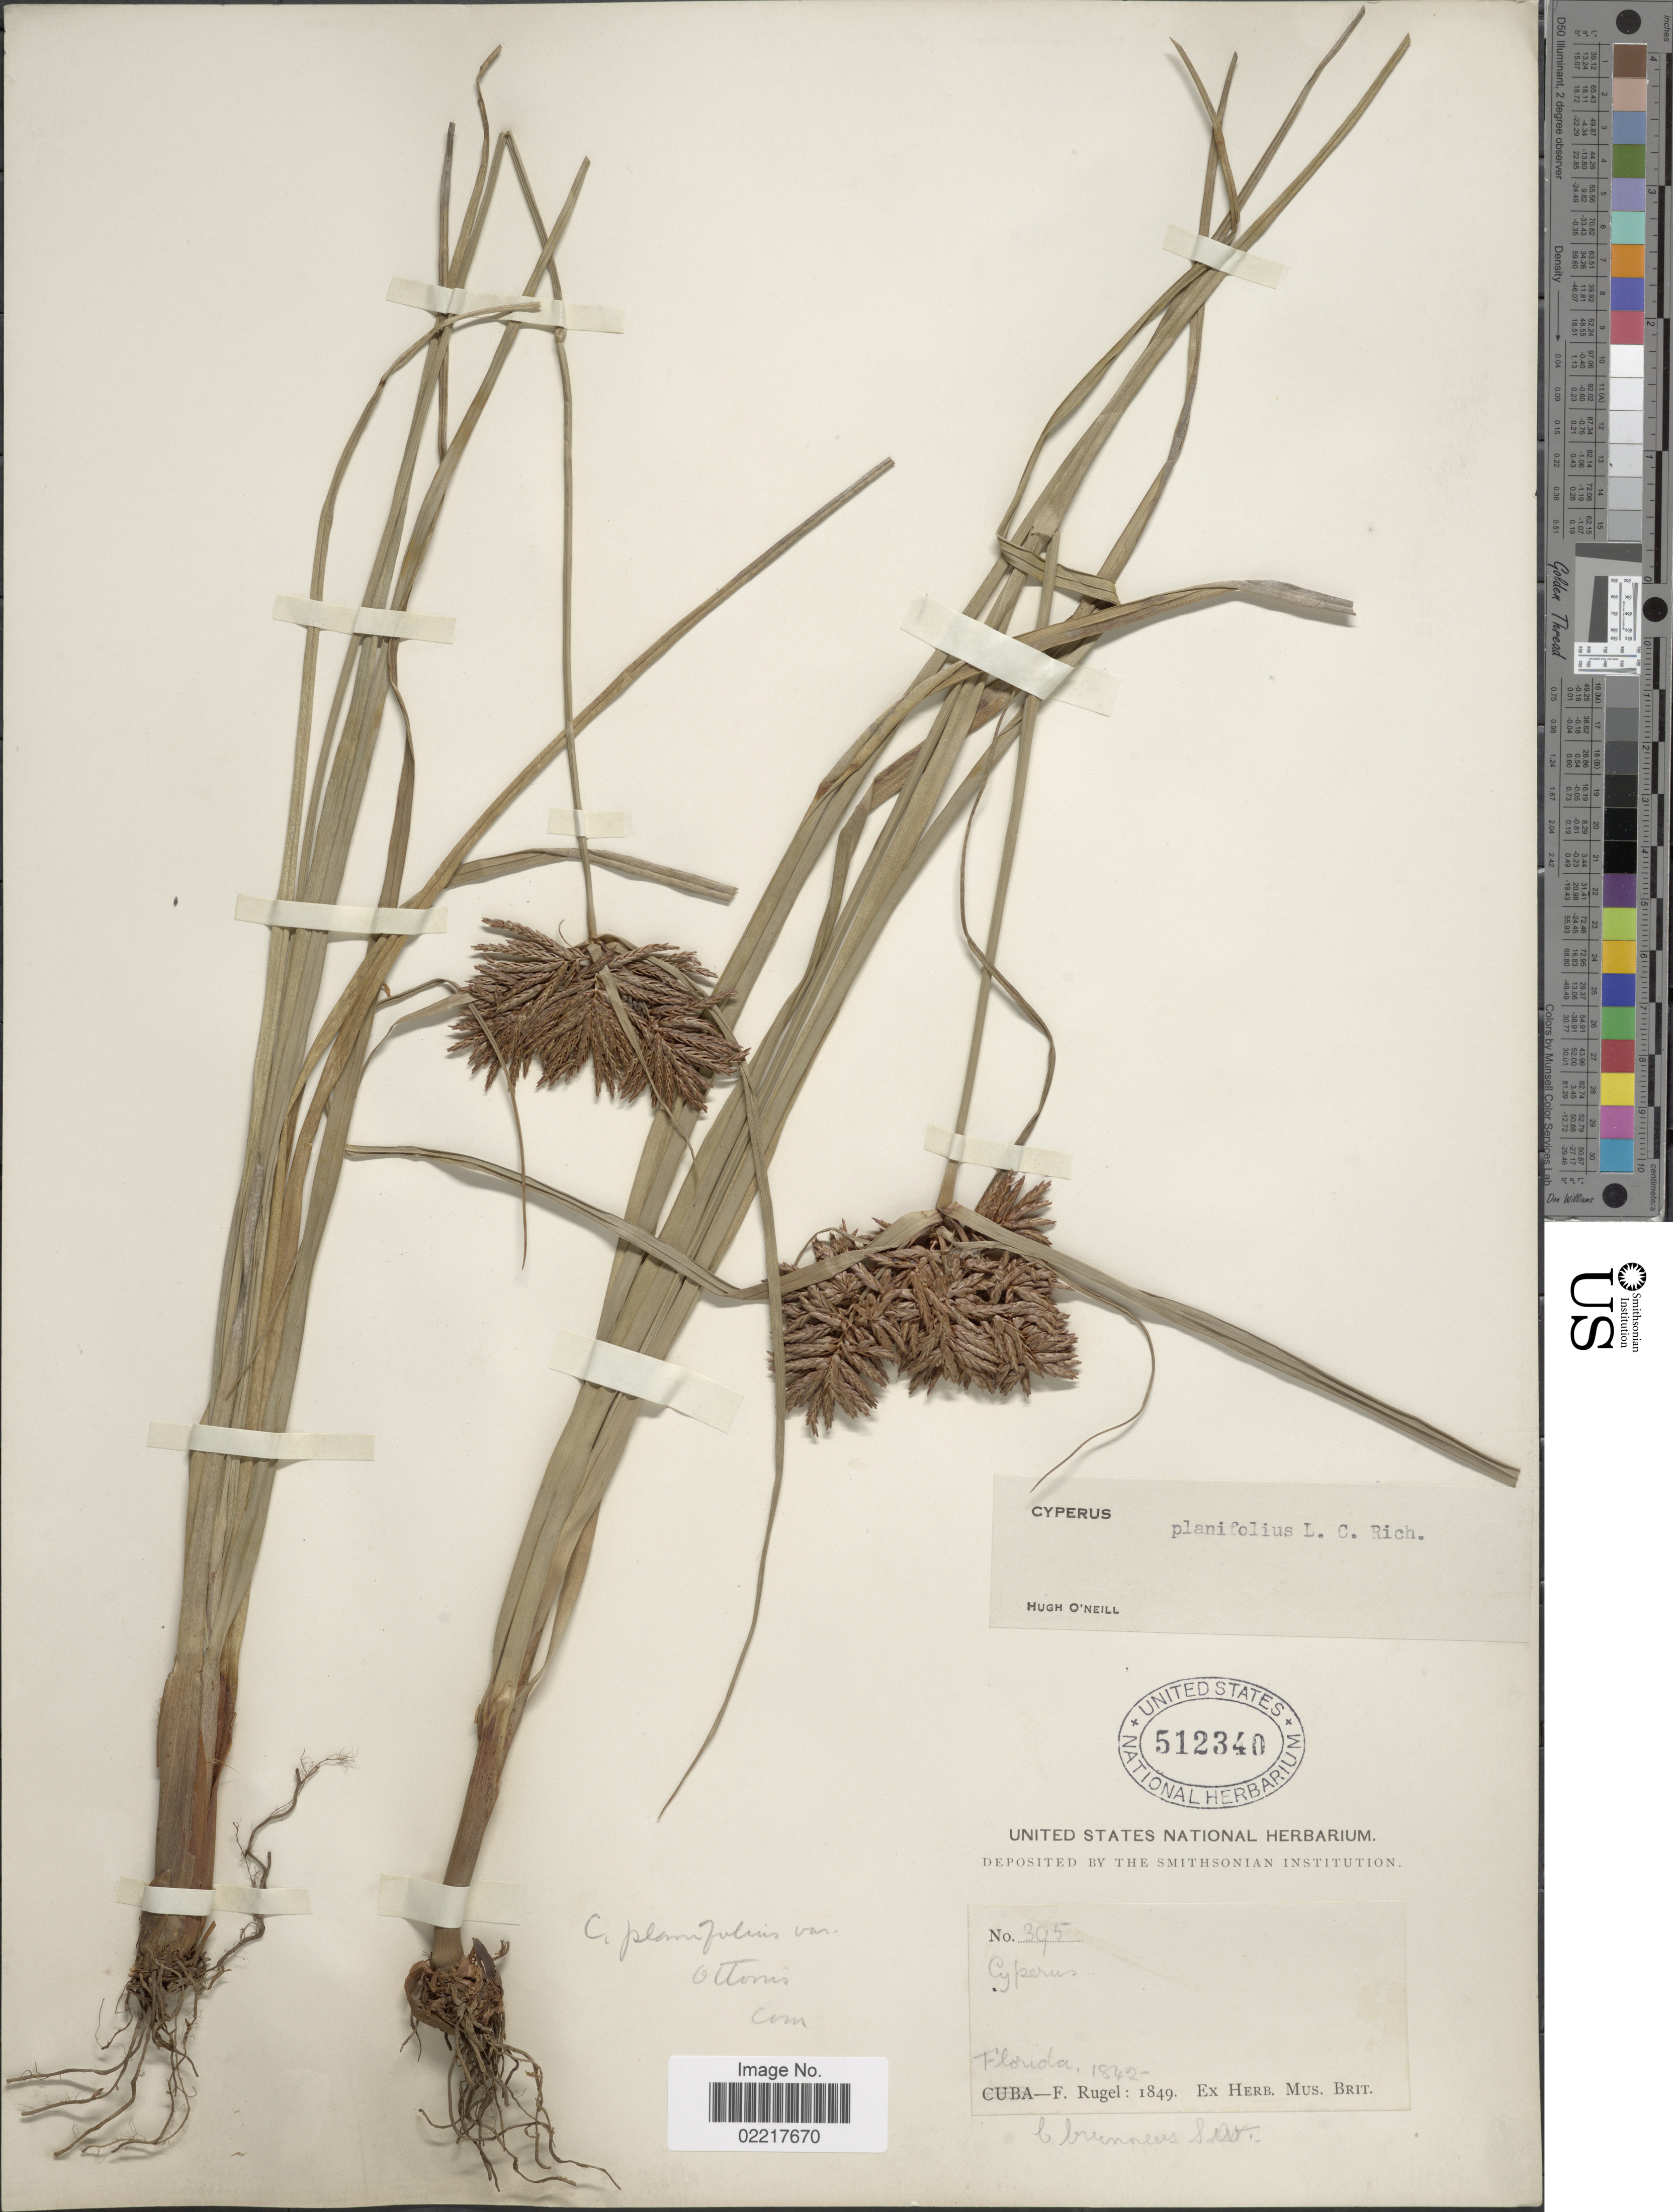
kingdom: Plantae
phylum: Tracheophyta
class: Liliopsida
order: Poales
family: Cyperaceae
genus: Cyperus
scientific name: Cyperus planifolius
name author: Rich.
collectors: F. Rugel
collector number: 395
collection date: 1842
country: United States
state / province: Florida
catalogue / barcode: US 512340